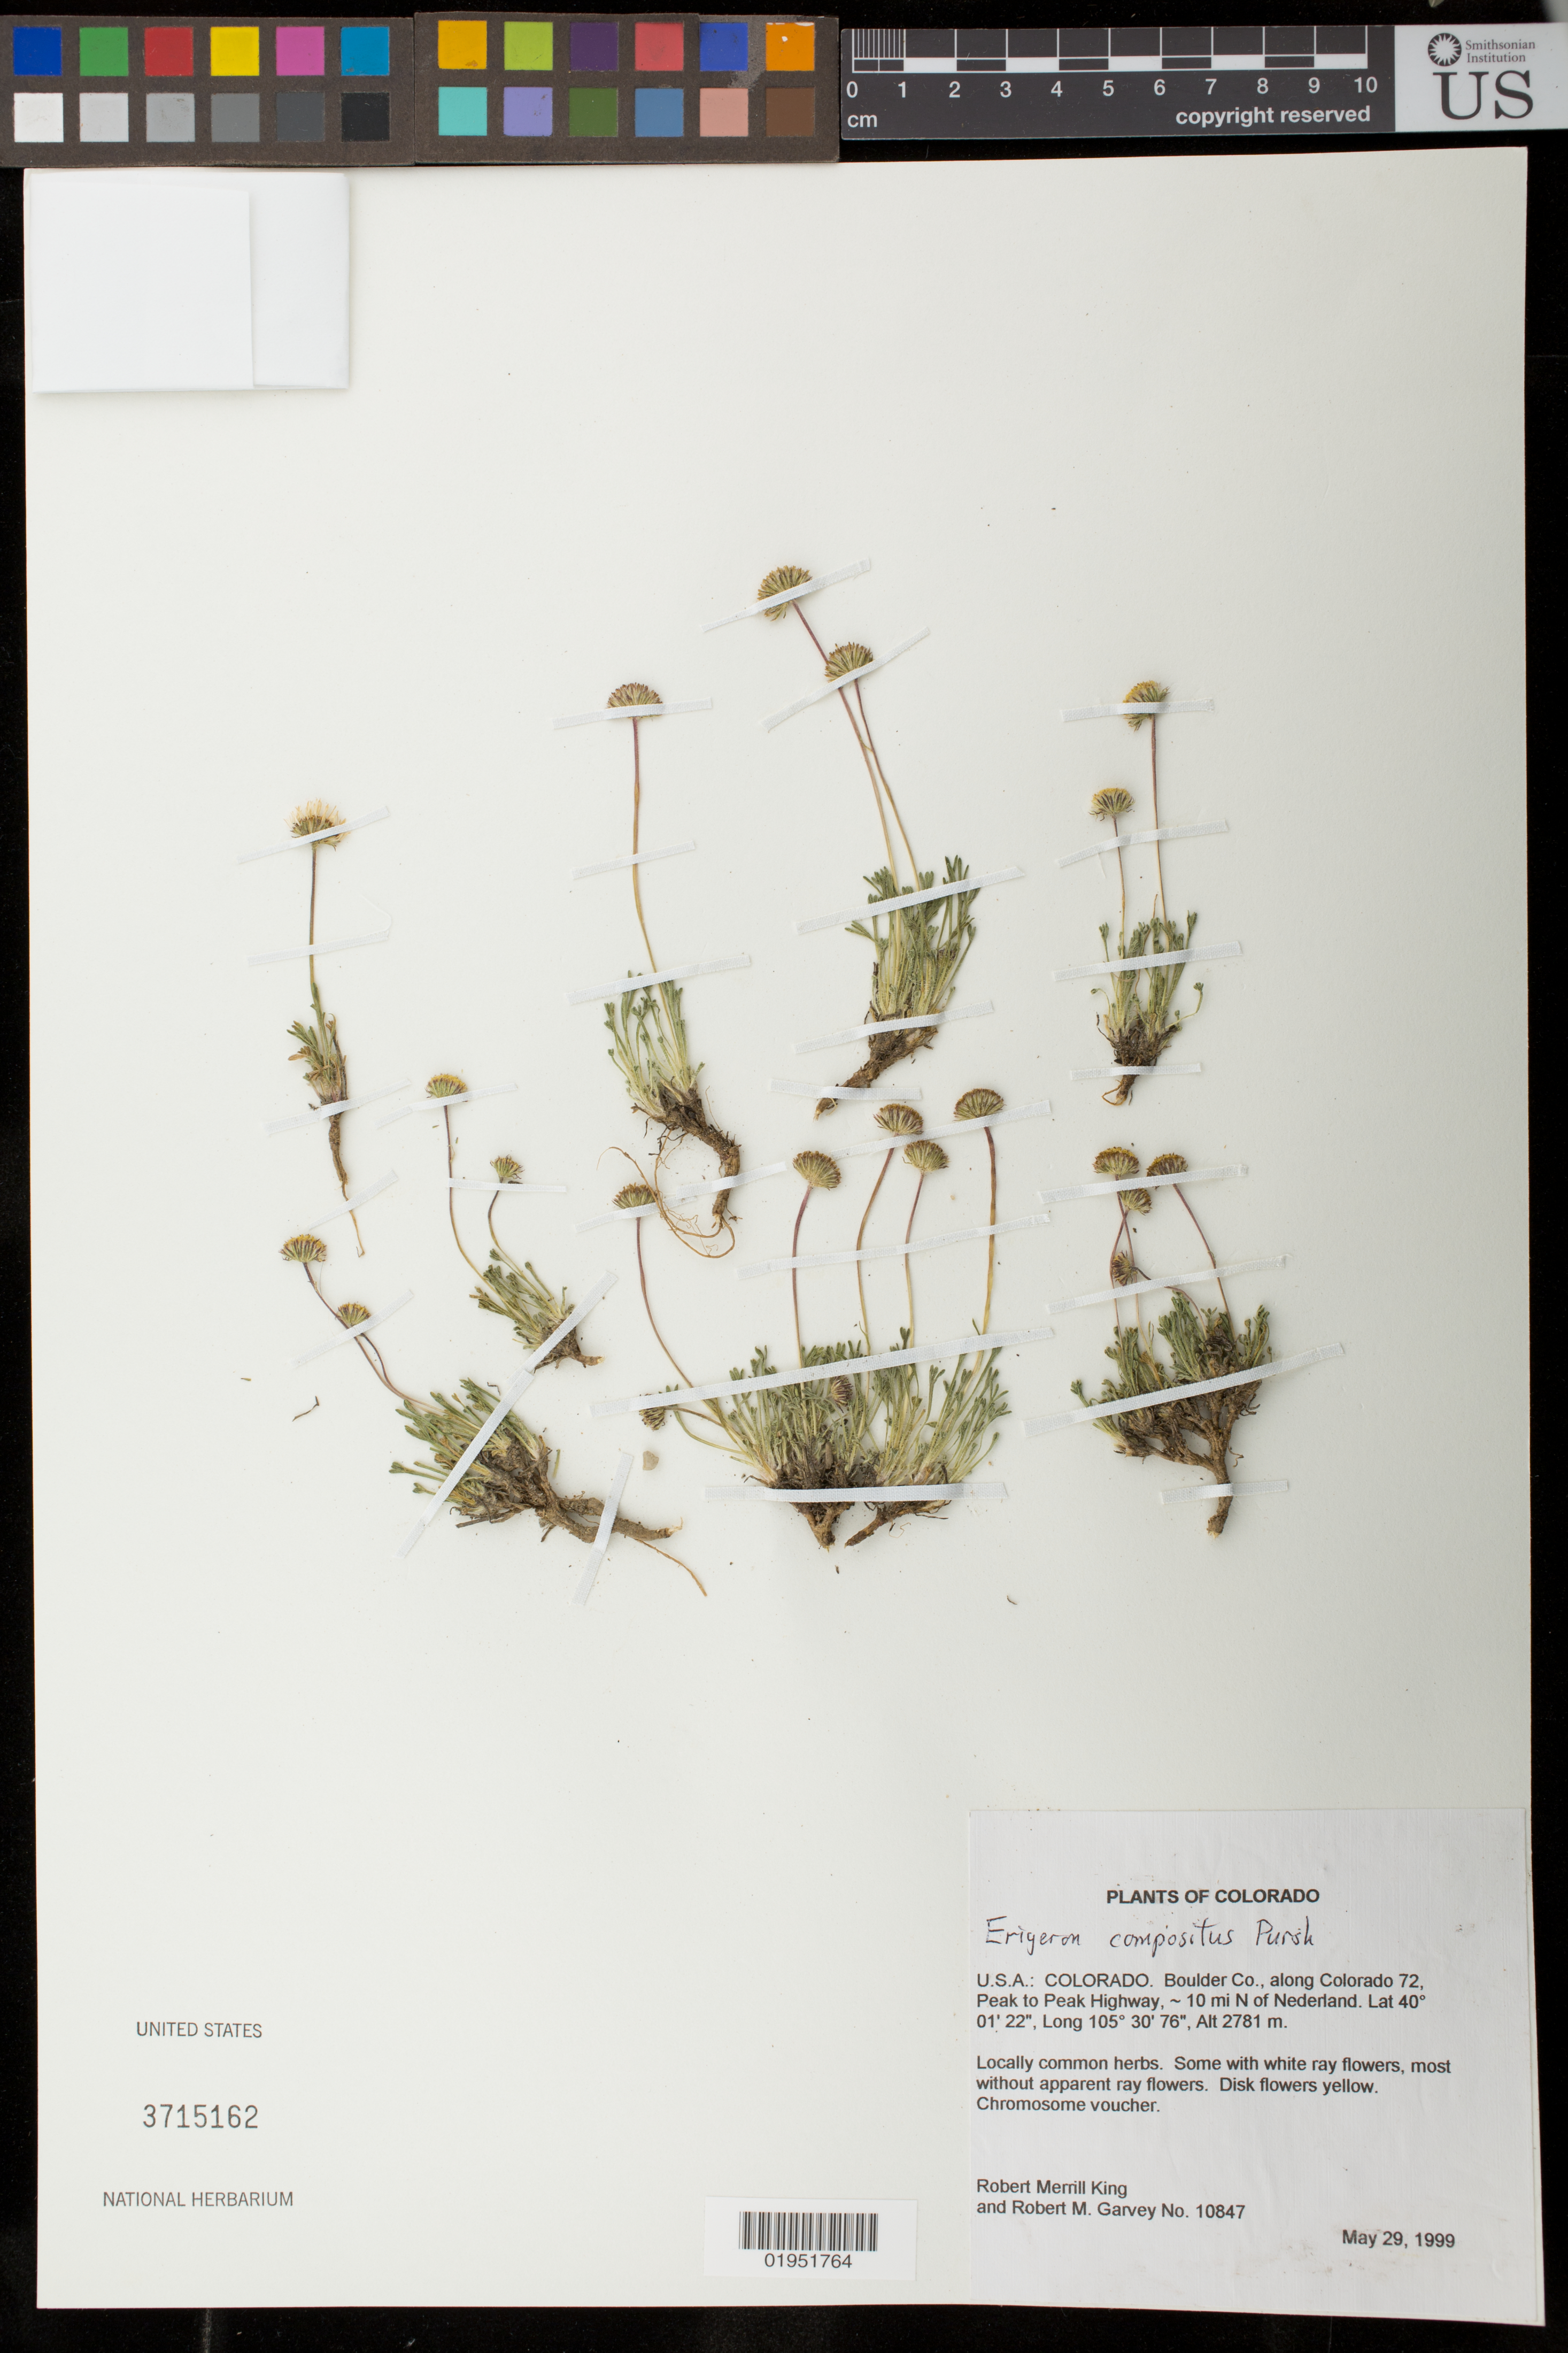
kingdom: Plantae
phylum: Tracheophyta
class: Magnoliopsida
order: Asterales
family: Asteraceae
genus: Erigeron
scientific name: Erigeron compositus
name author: Pursh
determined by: Robinson, Harold E., (US)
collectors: R. M. King & R. Garvey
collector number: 10847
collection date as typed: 29 May 1999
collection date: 1999-05-29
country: United States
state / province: Colorado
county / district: Boulder Co.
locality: Along Colorado 72, Peak to Peak Highway, ca. 10 mi N of Nederland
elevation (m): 2781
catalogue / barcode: US 3715162